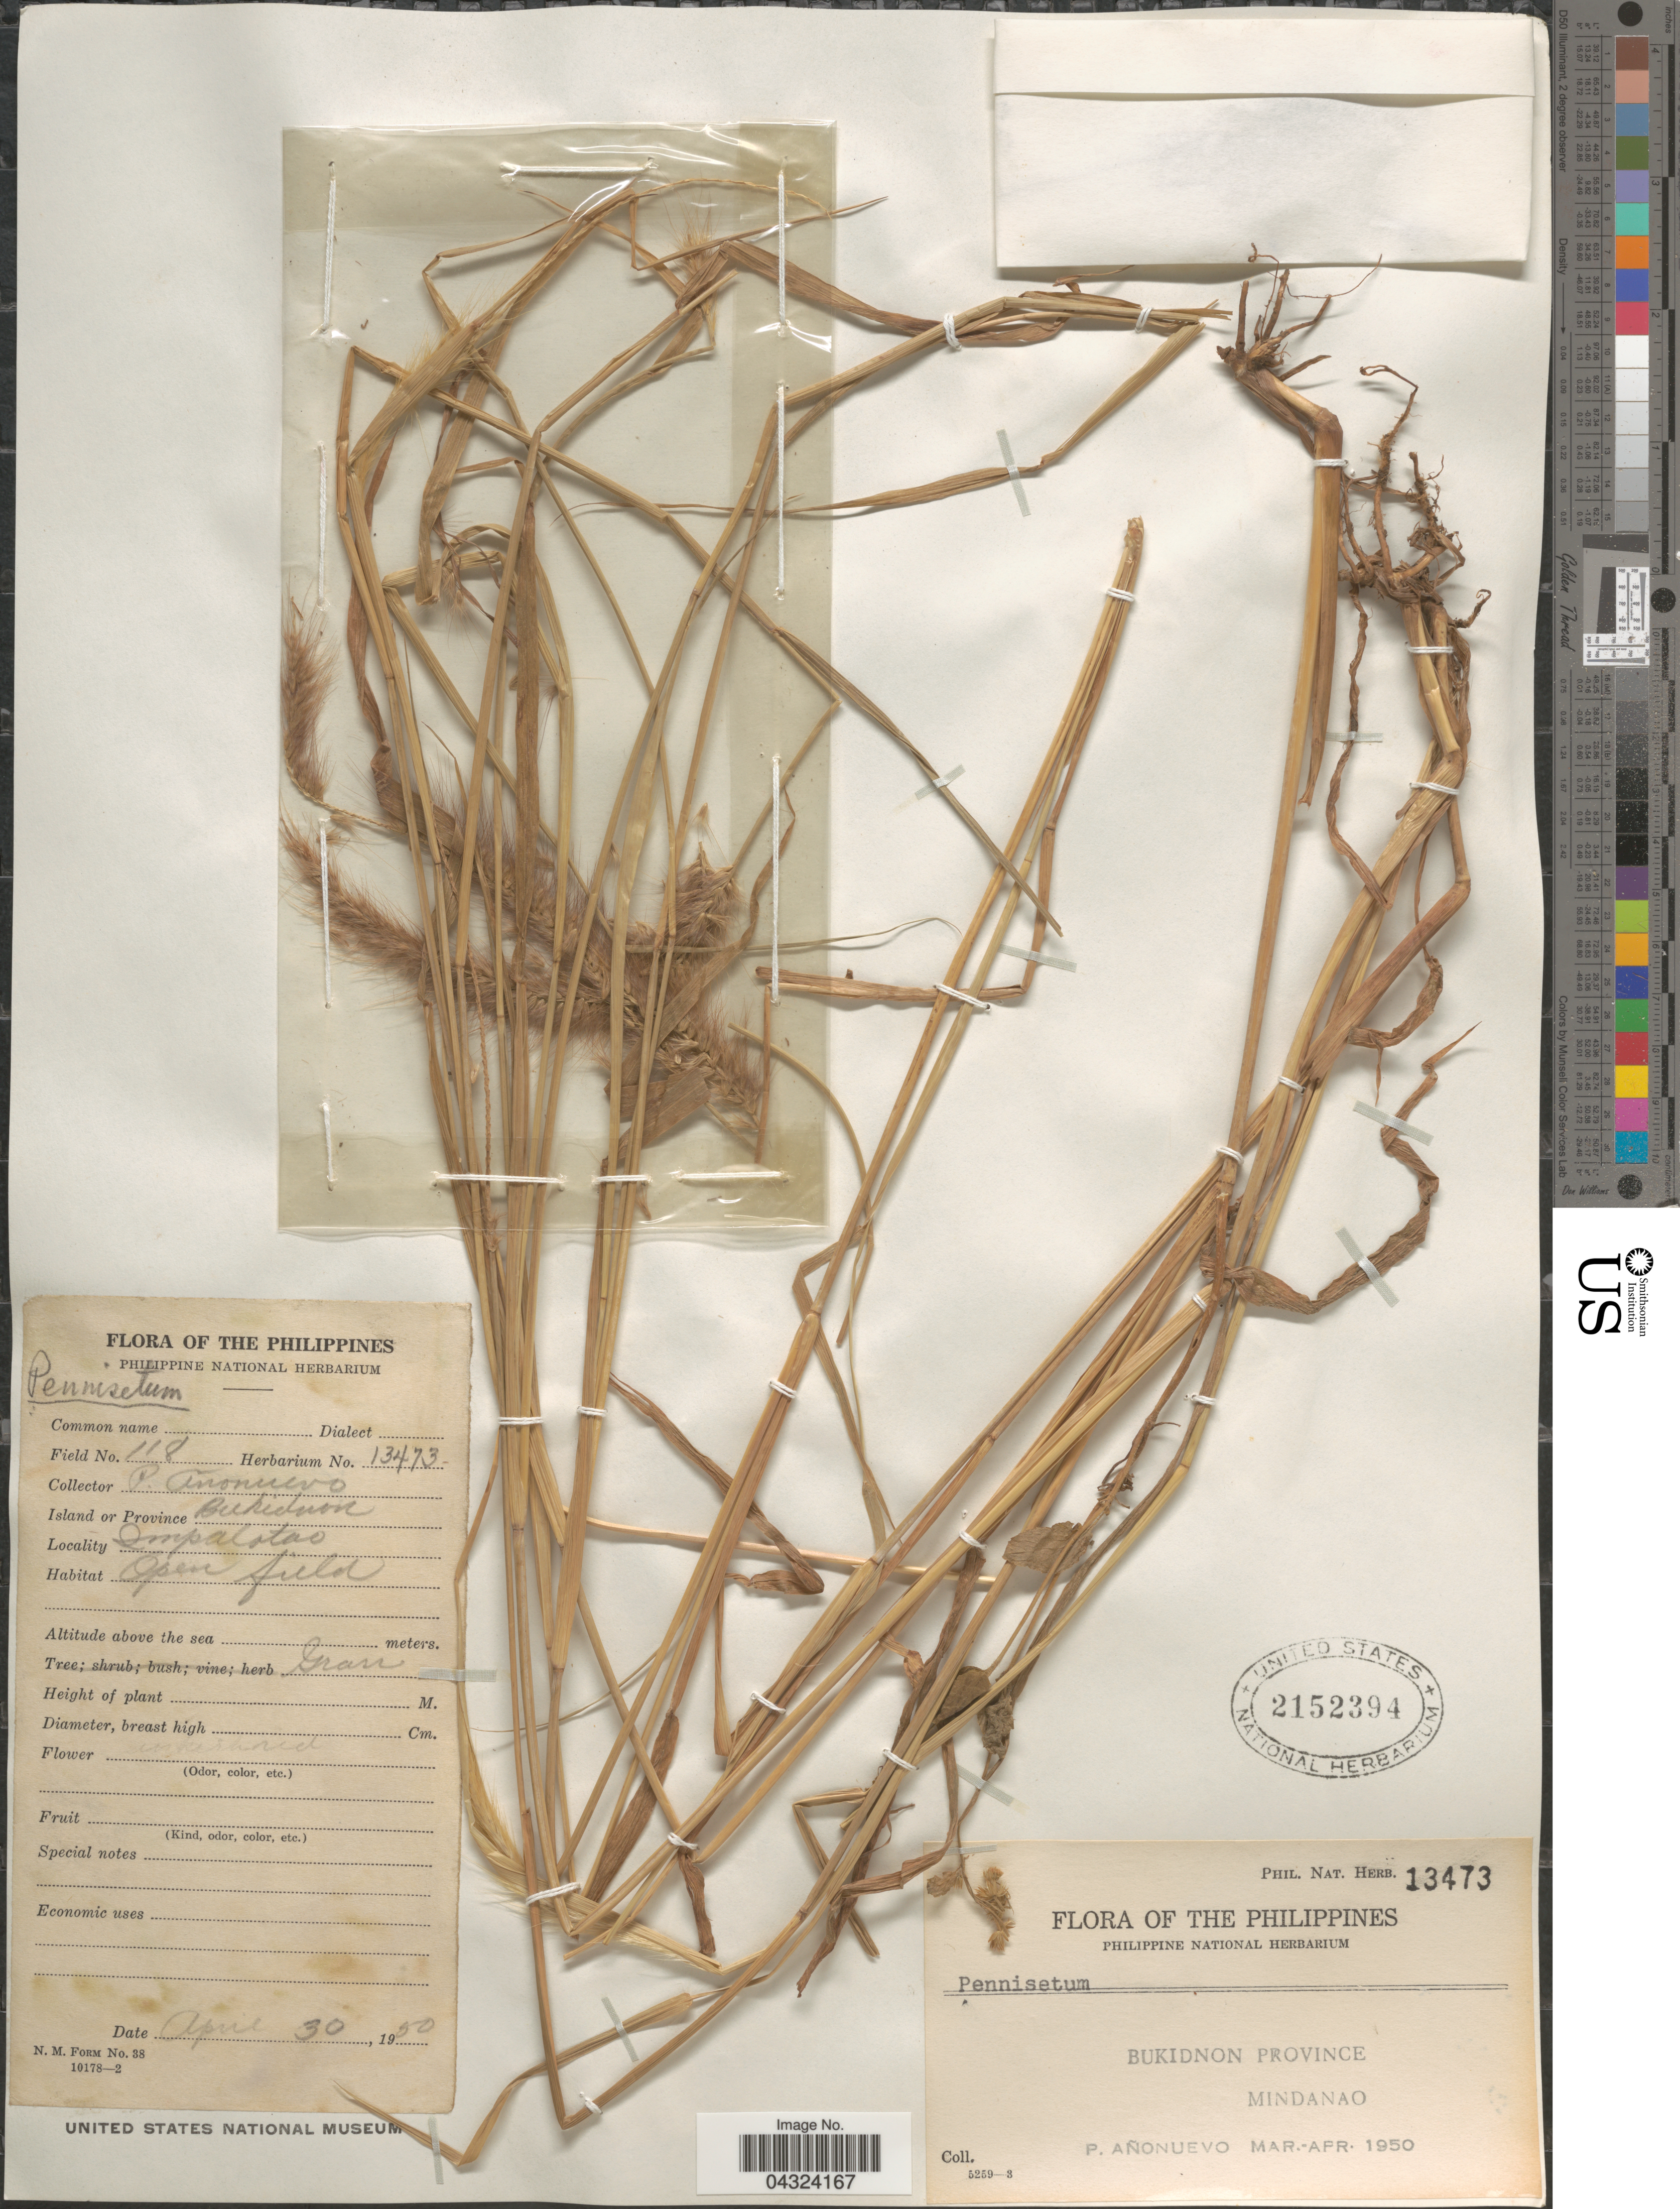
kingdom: Plantae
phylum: Tracheophyta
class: Liliopsida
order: Poales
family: Poaceae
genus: Cenchrus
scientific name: Cenchrus sp.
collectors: P. Anonuevo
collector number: Phil. Nat. Herb. 13473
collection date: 1950-04-30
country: Philippines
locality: Bukidnon Province. Mindanao.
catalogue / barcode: US 2152394